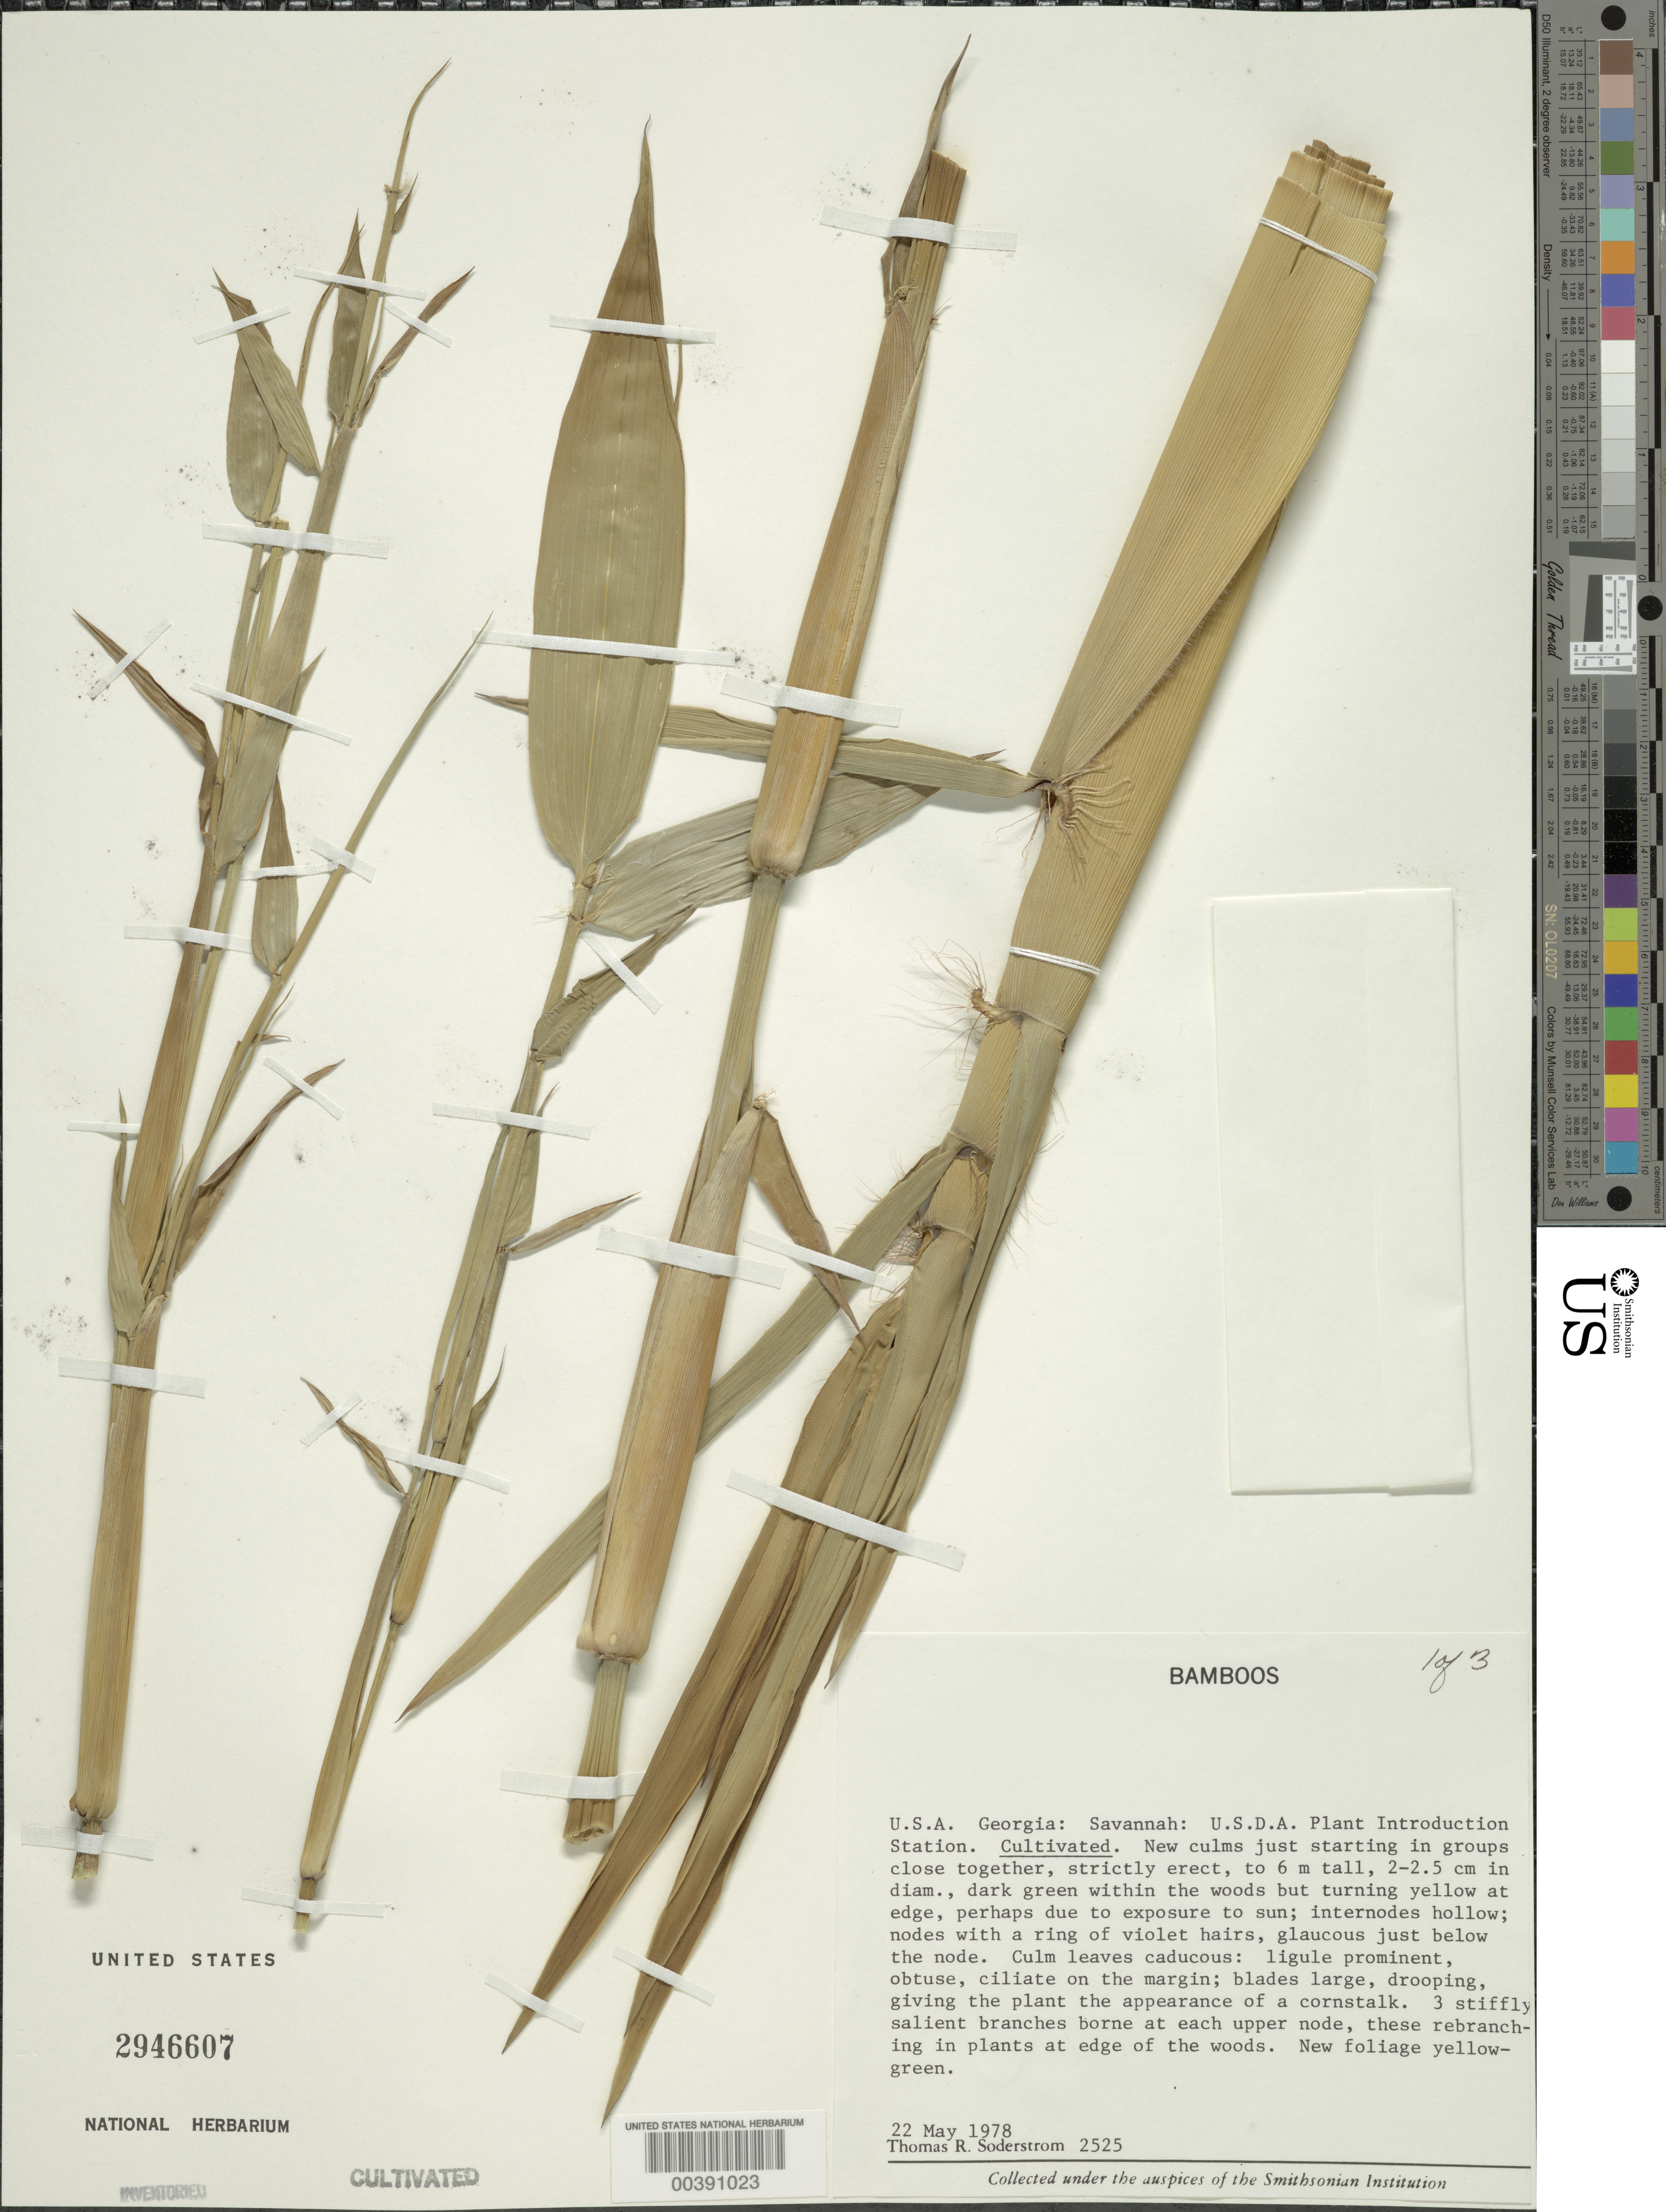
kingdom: Plantae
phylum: Tracheophyta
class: Liliopsida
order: Poales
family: Poaceae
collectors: T. R. Soderstrom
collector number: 2525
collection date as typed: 22 May 1978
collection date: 1978-05-22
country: United States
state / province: Georgia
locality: Savannah, usda pi stat.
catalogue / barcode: US 2946607